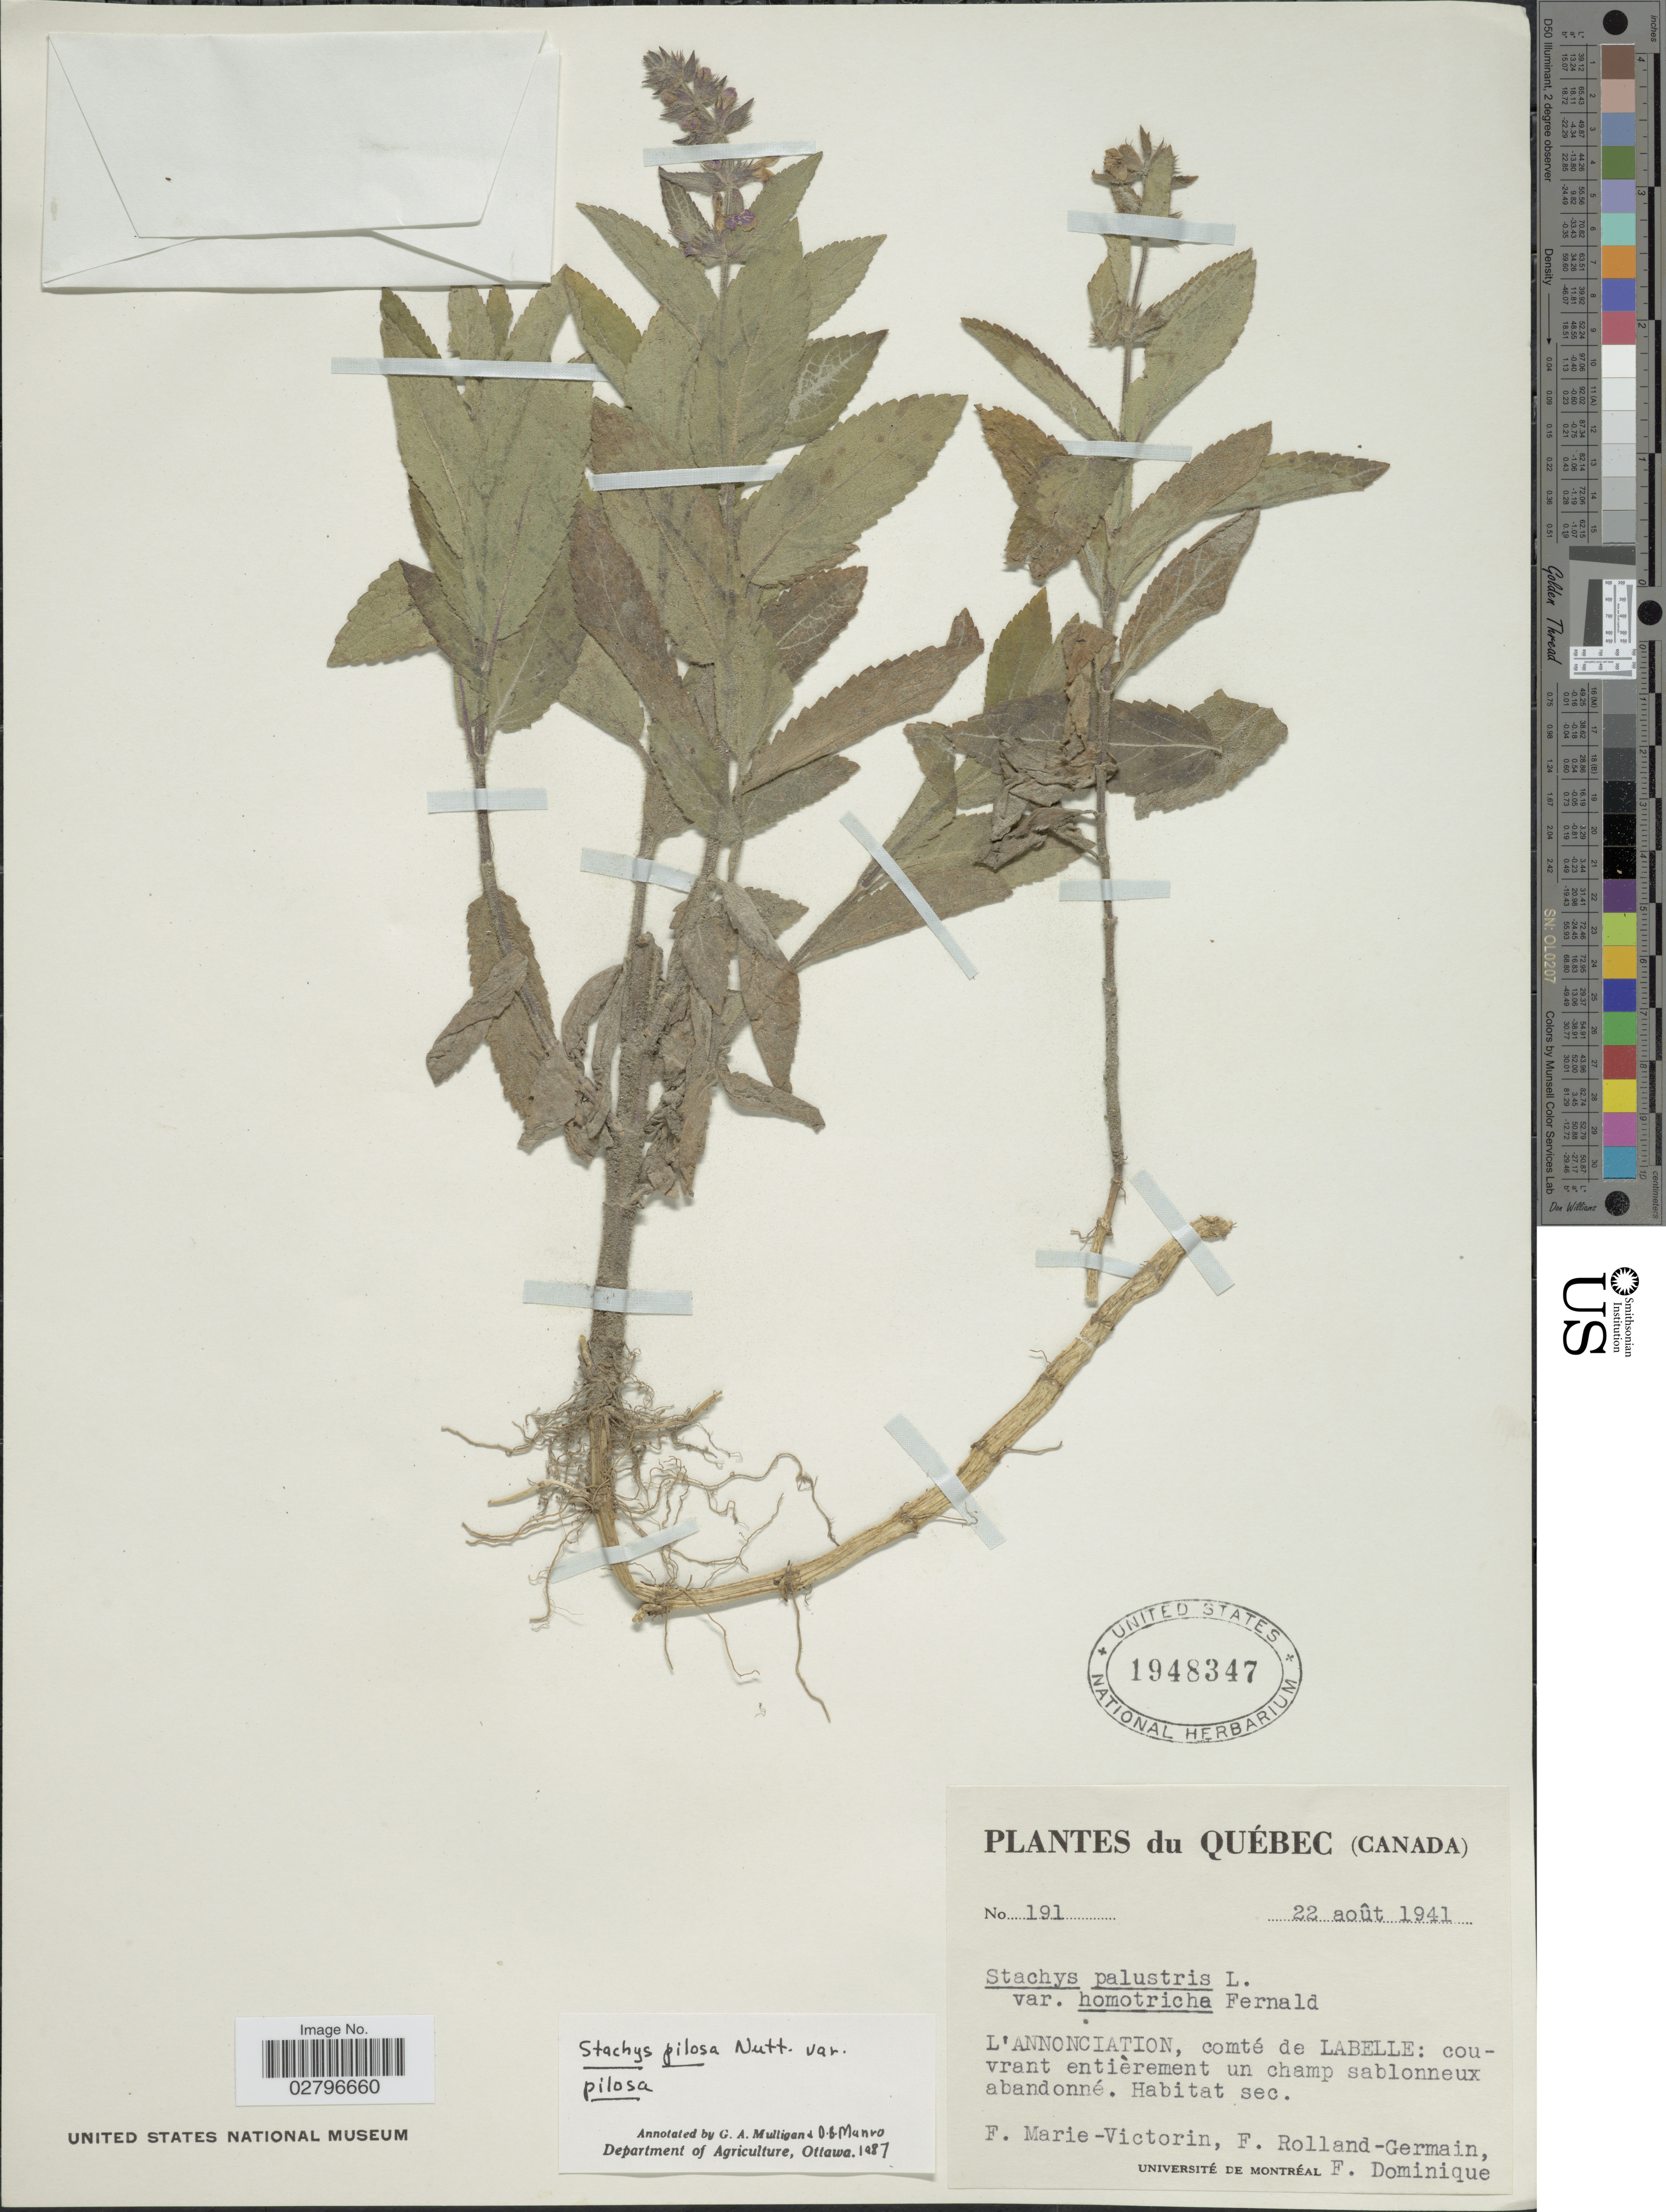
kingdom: Plantae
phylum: Tracheophyta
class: Magnoliopsida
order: Lamiales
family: Lamiaceae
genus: Stachys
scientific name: Stachys pilosa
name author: Nutt.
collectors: F. Marie-Victorin, Rolland-Germain & F. Dominique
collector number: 191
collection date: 1941-08-22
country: Canada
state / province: Quebec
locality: L'Annonciation, comté de Labelle: couvrant entièrement un champ sablonneux abandonné.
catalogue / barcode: US 1948347